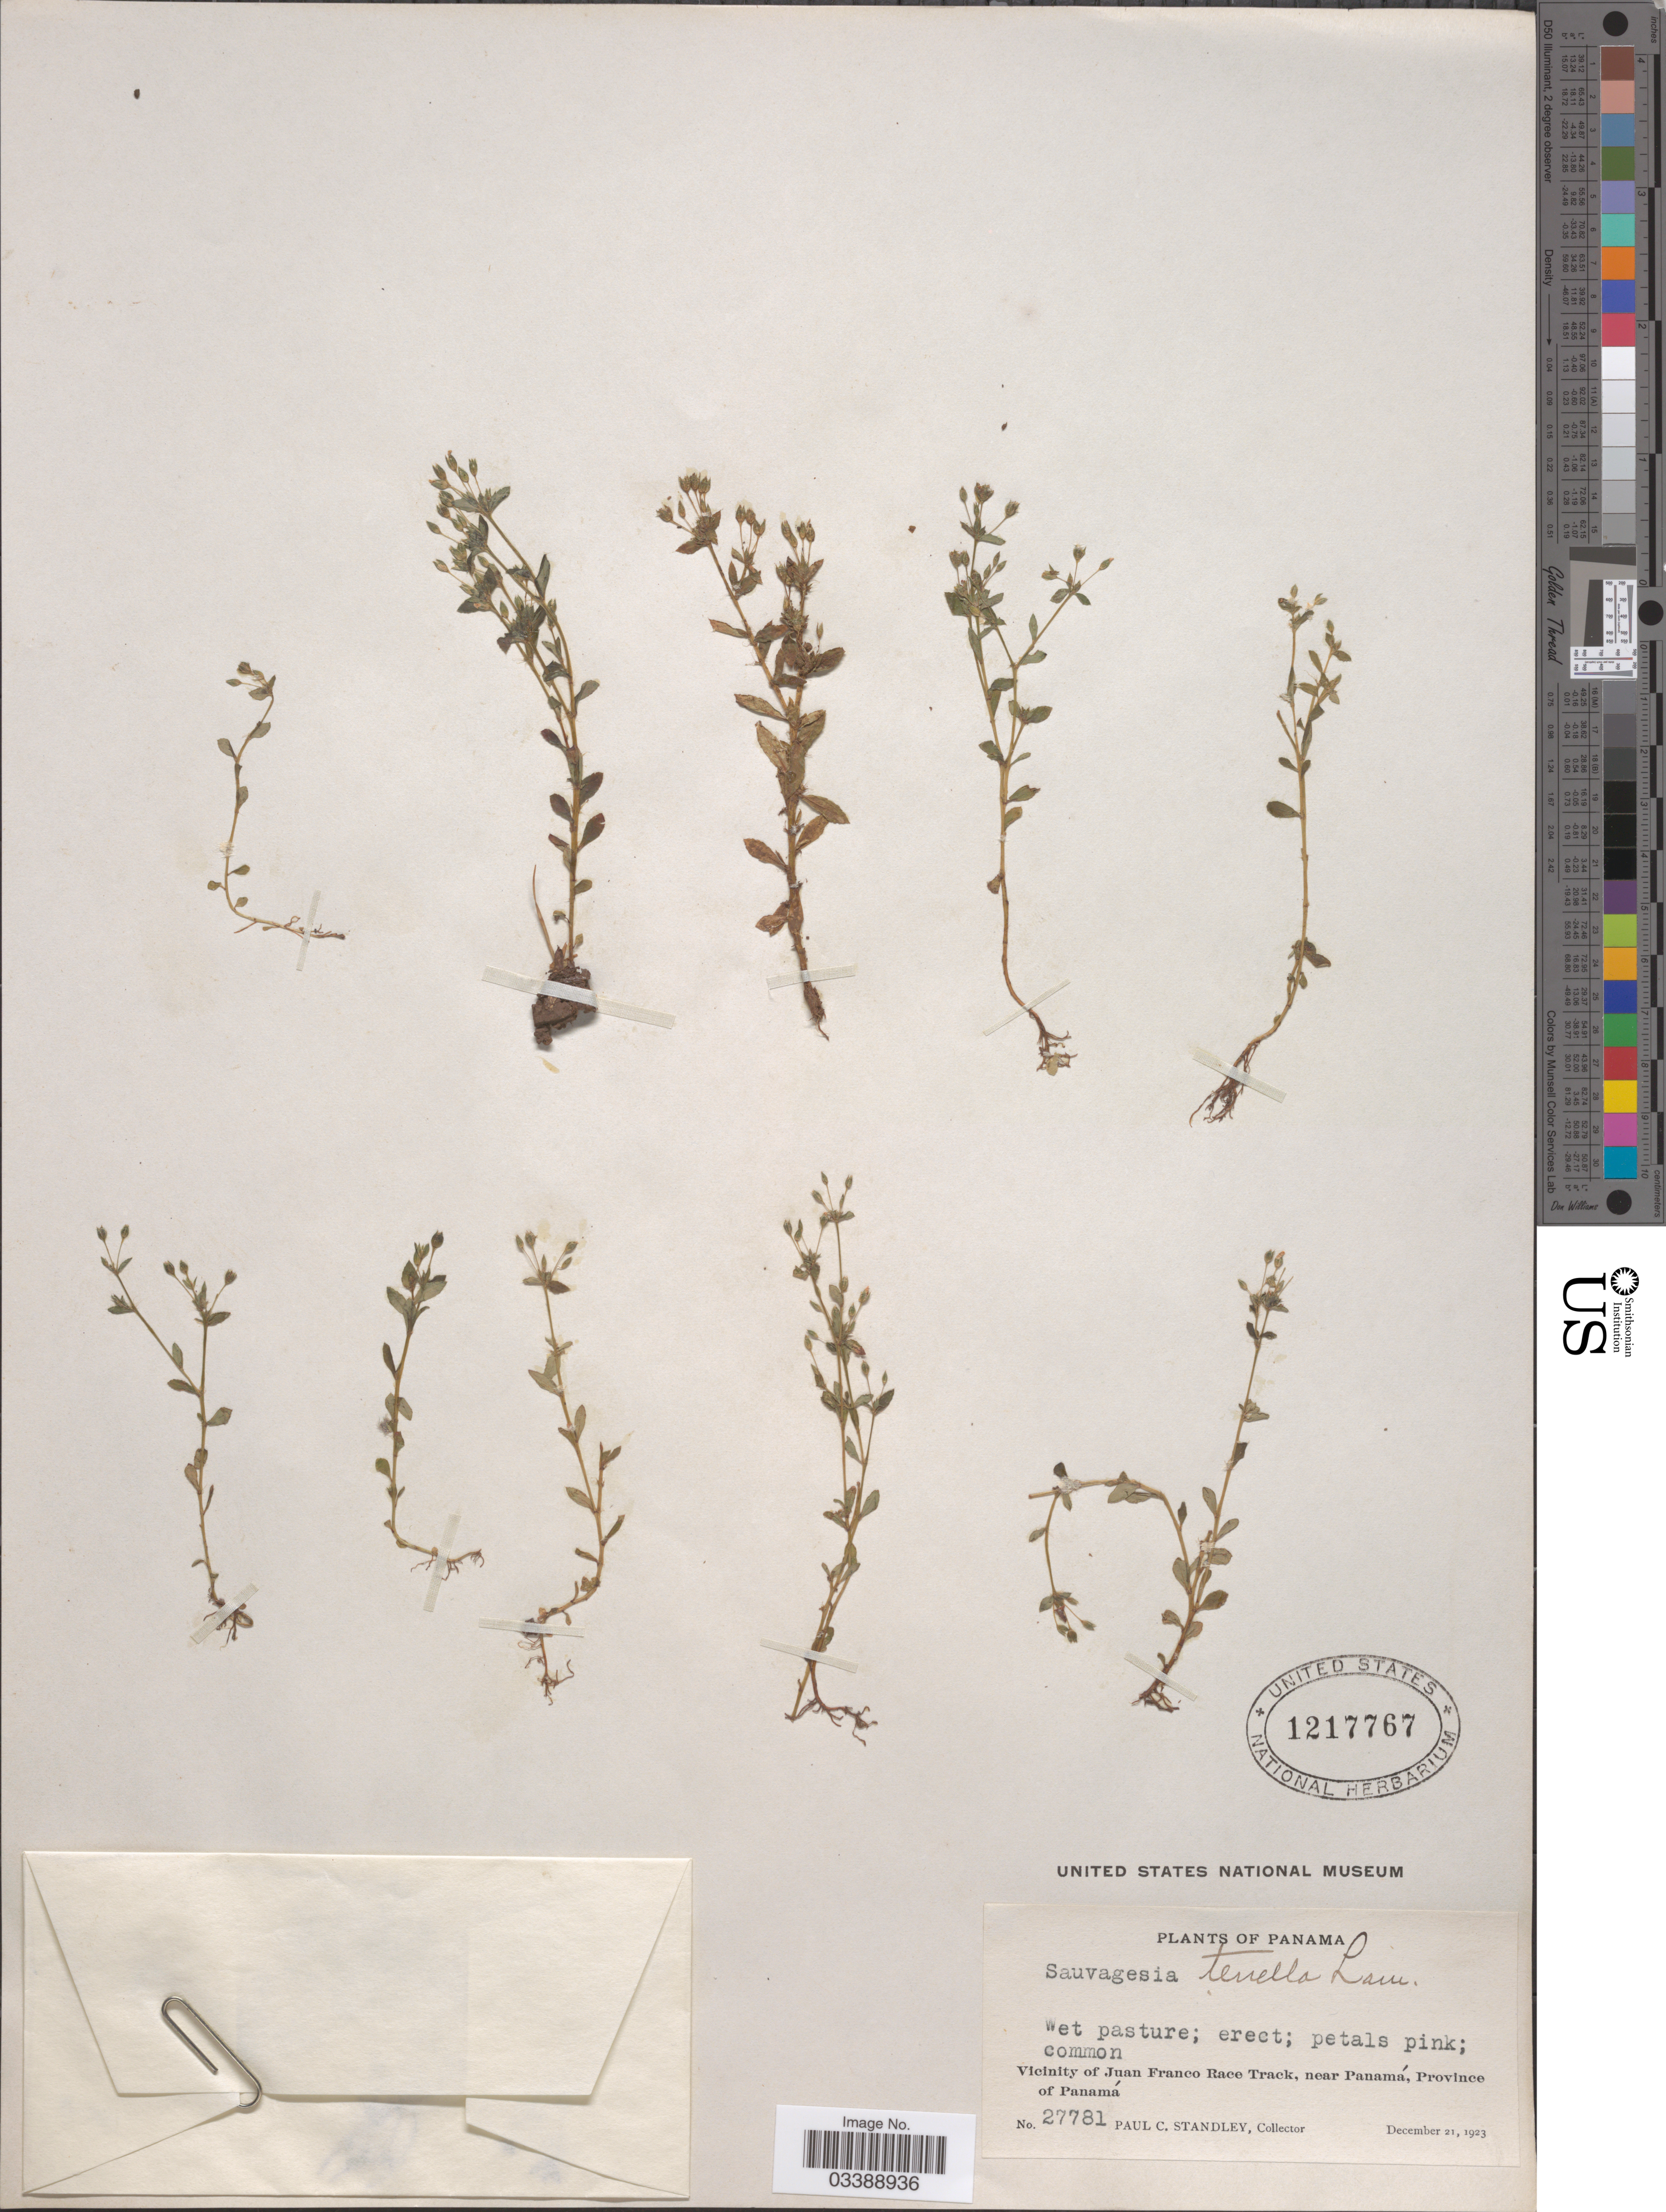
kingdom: Plantae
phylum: Tracheophyta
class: Magnoliopsida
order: Malpighiales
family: Ochnaceae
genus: Sauvagesia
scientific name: Sauvagesia tenella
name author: Lam.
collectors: P. C. Standley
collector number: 27781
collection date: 1923-12-21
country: Panama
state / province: Panamá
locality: Vicinity of Juan Franco Race Track, near Panamá.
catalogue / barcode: US 1217767